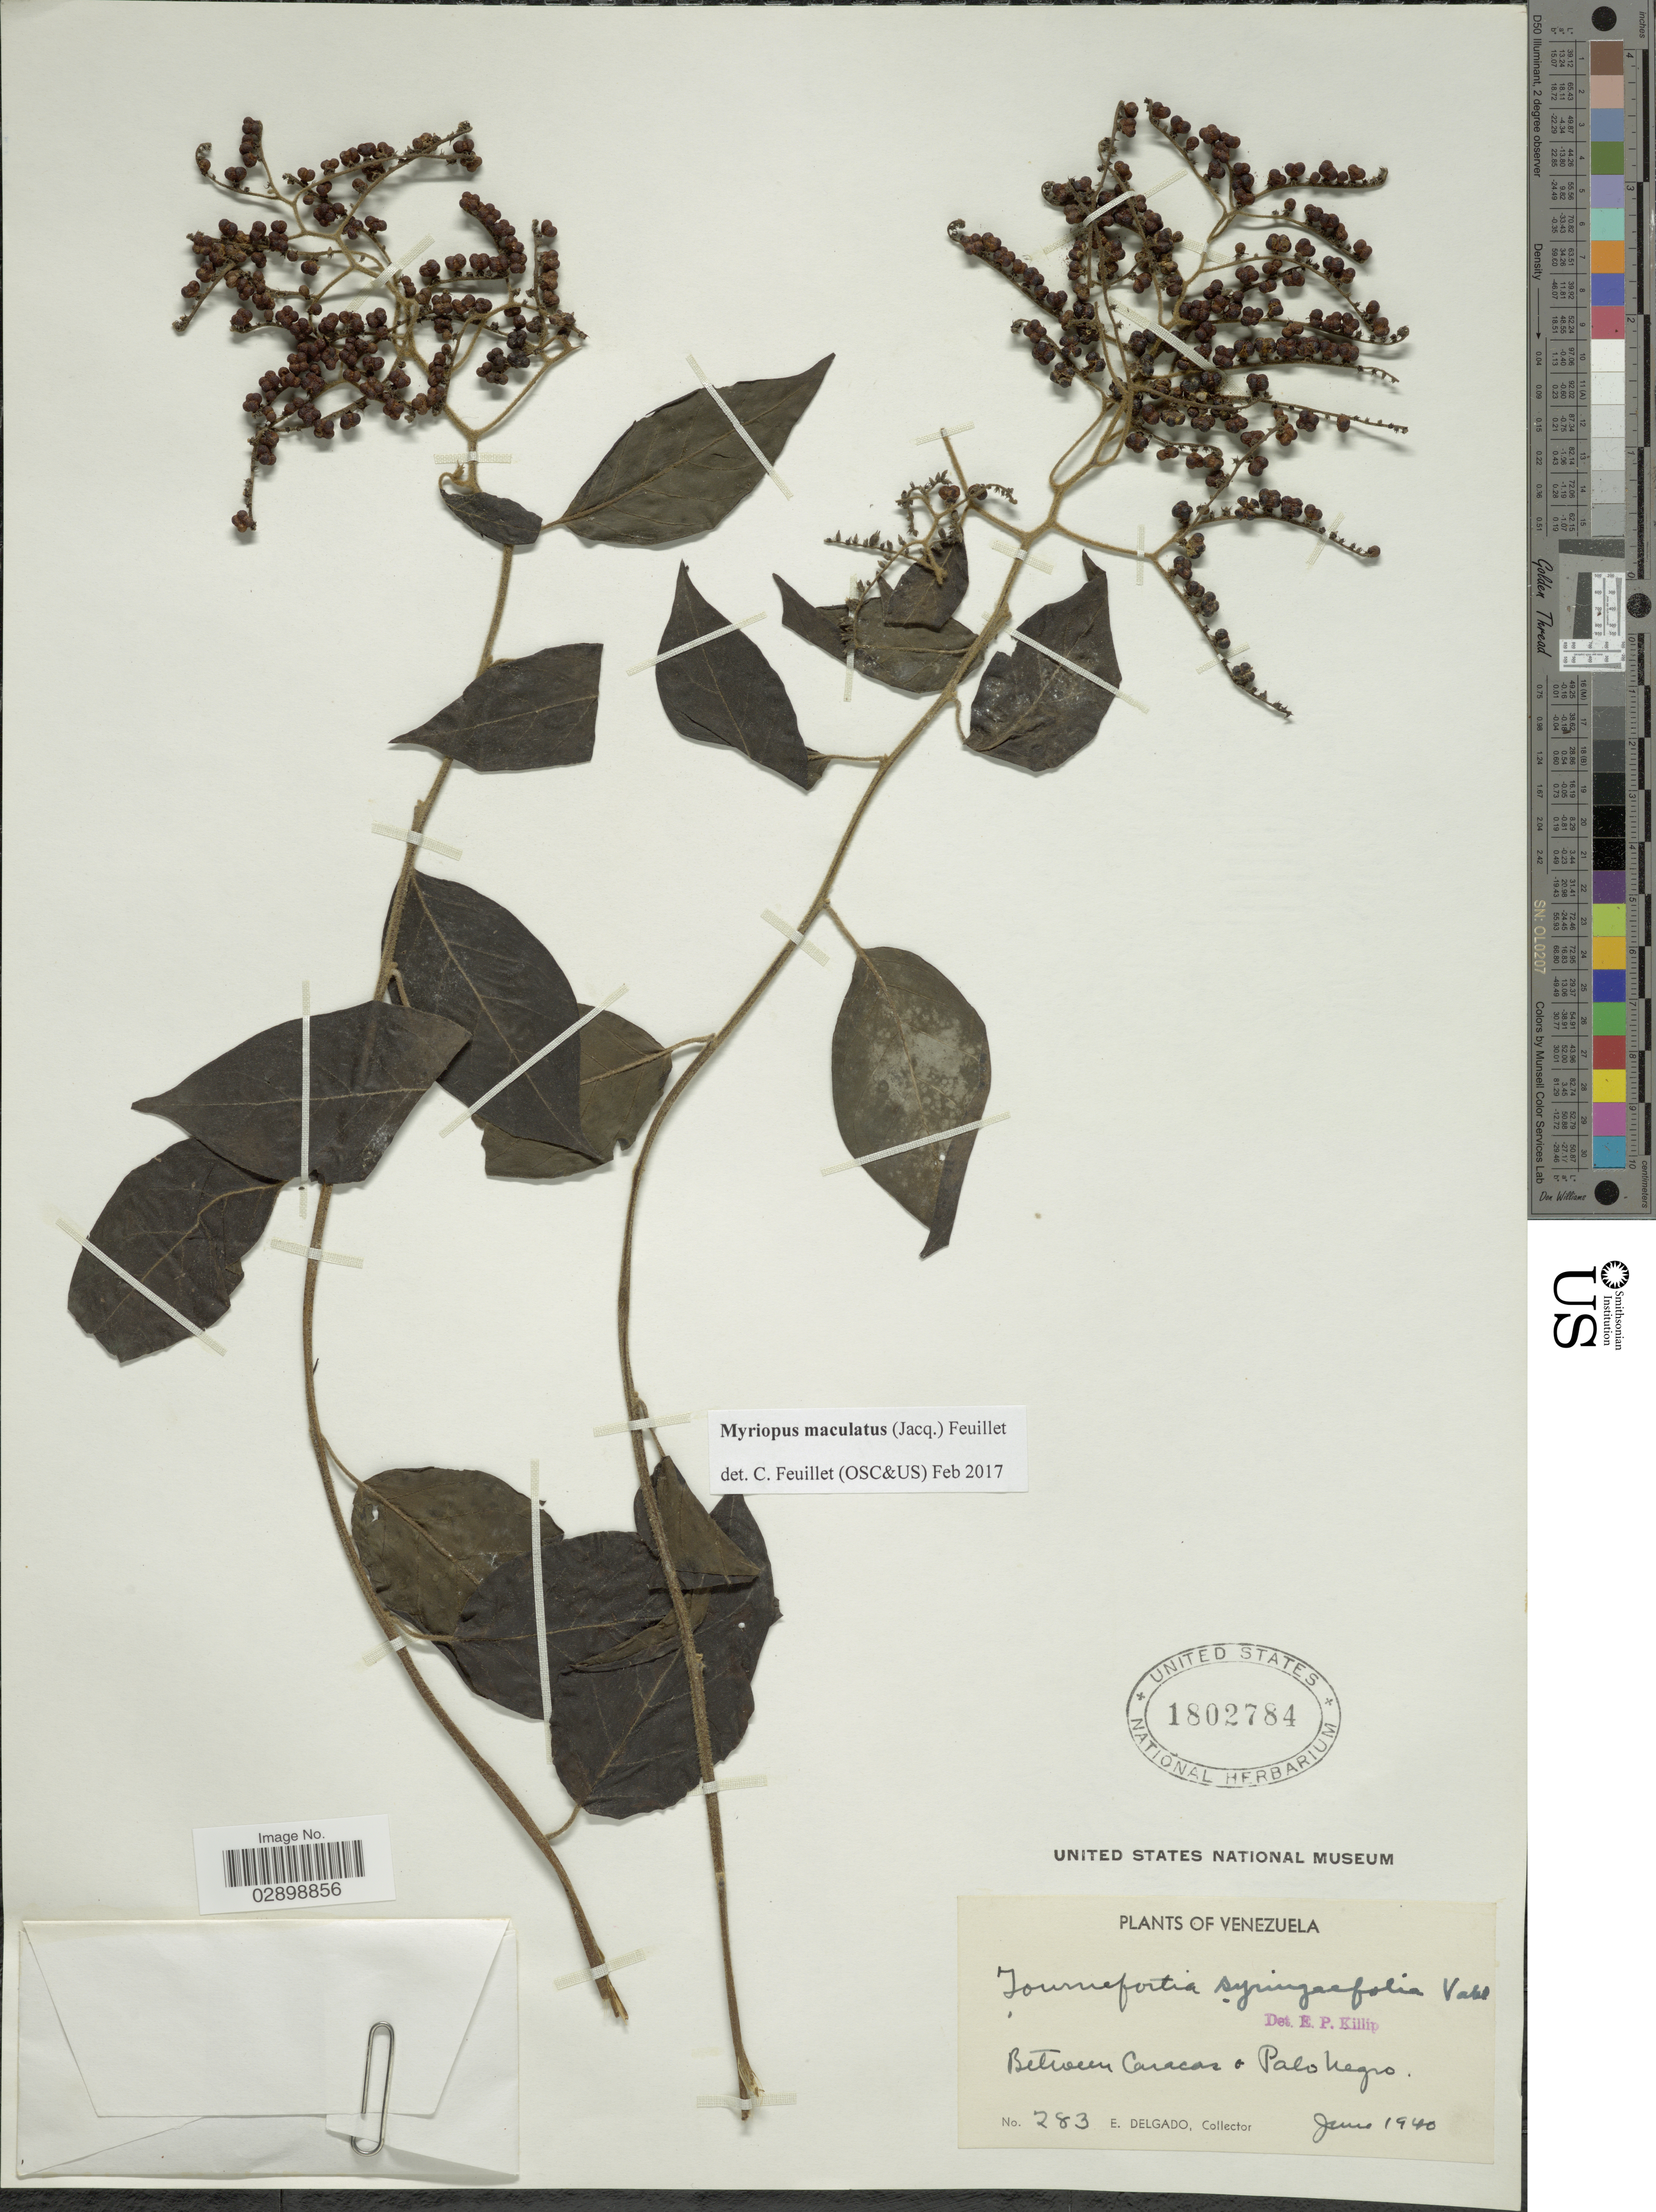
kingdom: Plantae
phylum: Tracheophyta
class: Magnoliopsida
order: Boraginales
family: Heliotropiaceae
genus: Myriopus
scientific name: Myriopus maculatus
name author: (Jacq.) Feuillet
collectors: E. Delgado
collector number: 283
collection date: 1940-01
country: Venezuela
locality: Between Caracas & Palo Negro.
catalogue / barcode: US 1802784